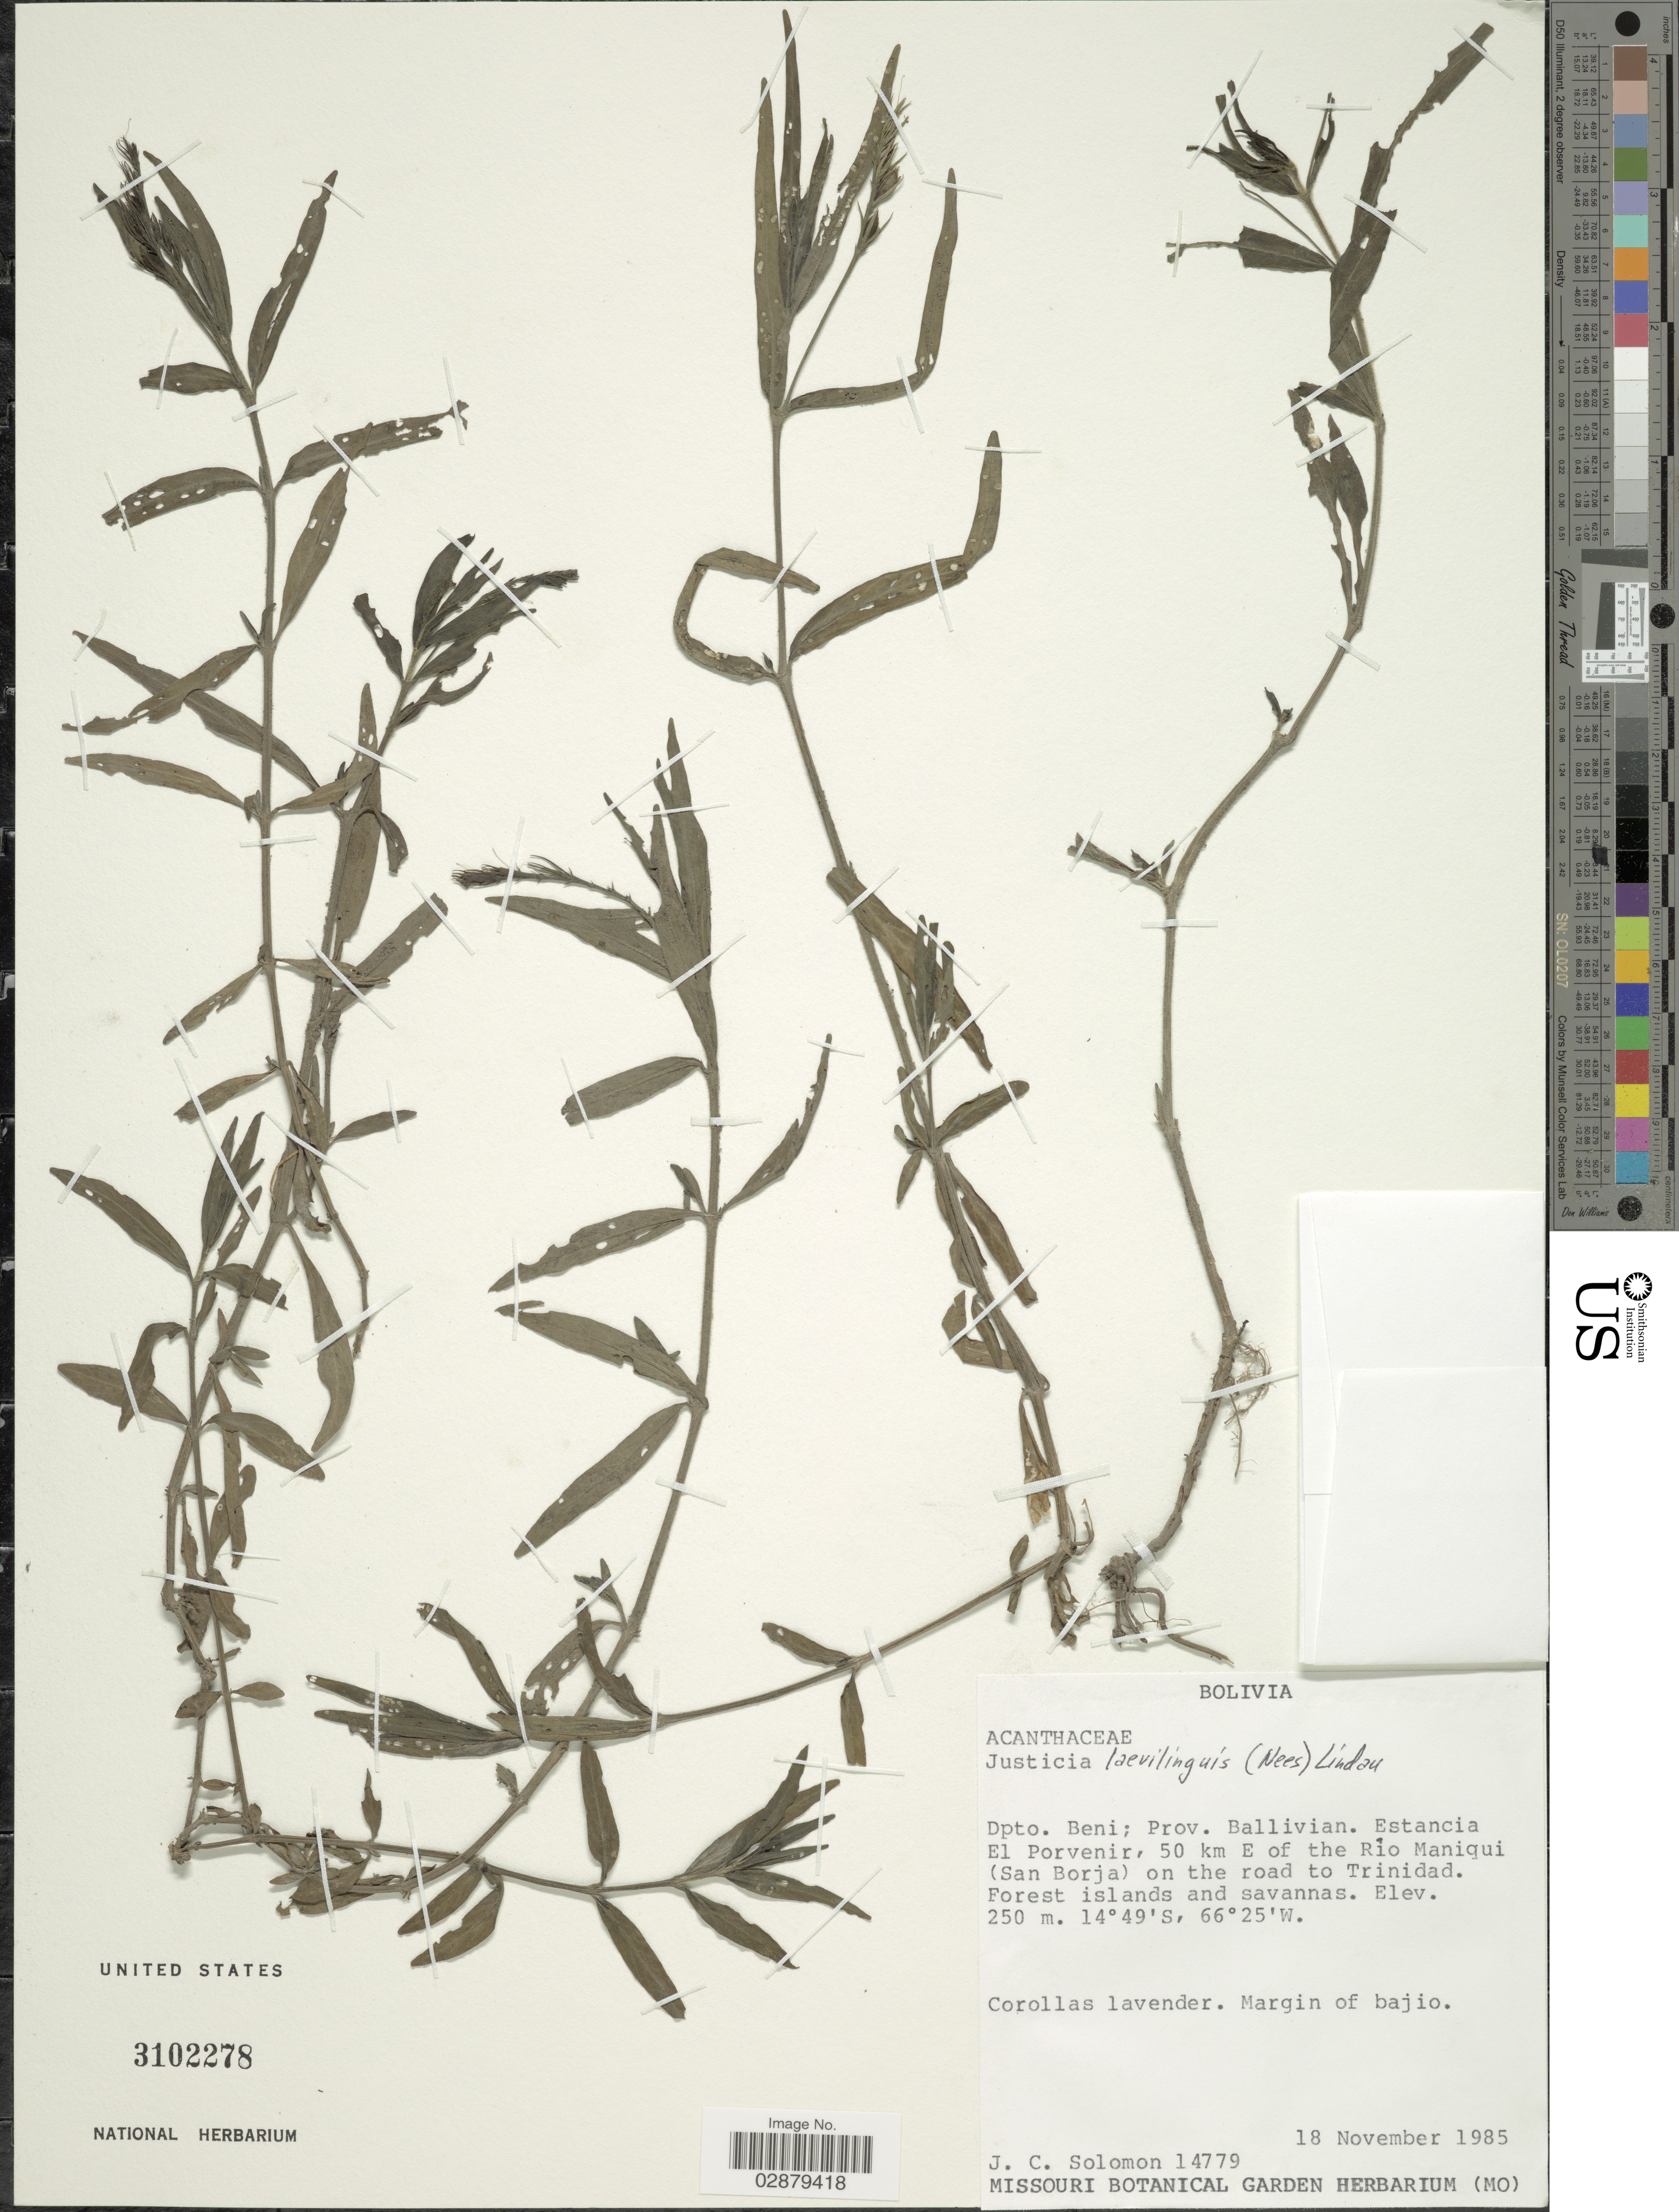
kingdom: Plantae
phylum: Tracheophyta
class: Magnoliopsida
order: Lamiales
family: Acanthaceae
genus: Justicia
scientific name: Justicia laevilinguis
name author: (Nees) Lindau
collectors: J. C. Solomon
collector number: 14779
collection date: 1985-11-18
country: Bolivia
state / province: Beni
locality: Dpto. Beni; Prov. Ballivian. Estancia El Porvenir, 50 km E of the Río Maniqui (San Borja) on the road to Trinidad.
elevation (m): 250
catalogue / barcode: US 3102278